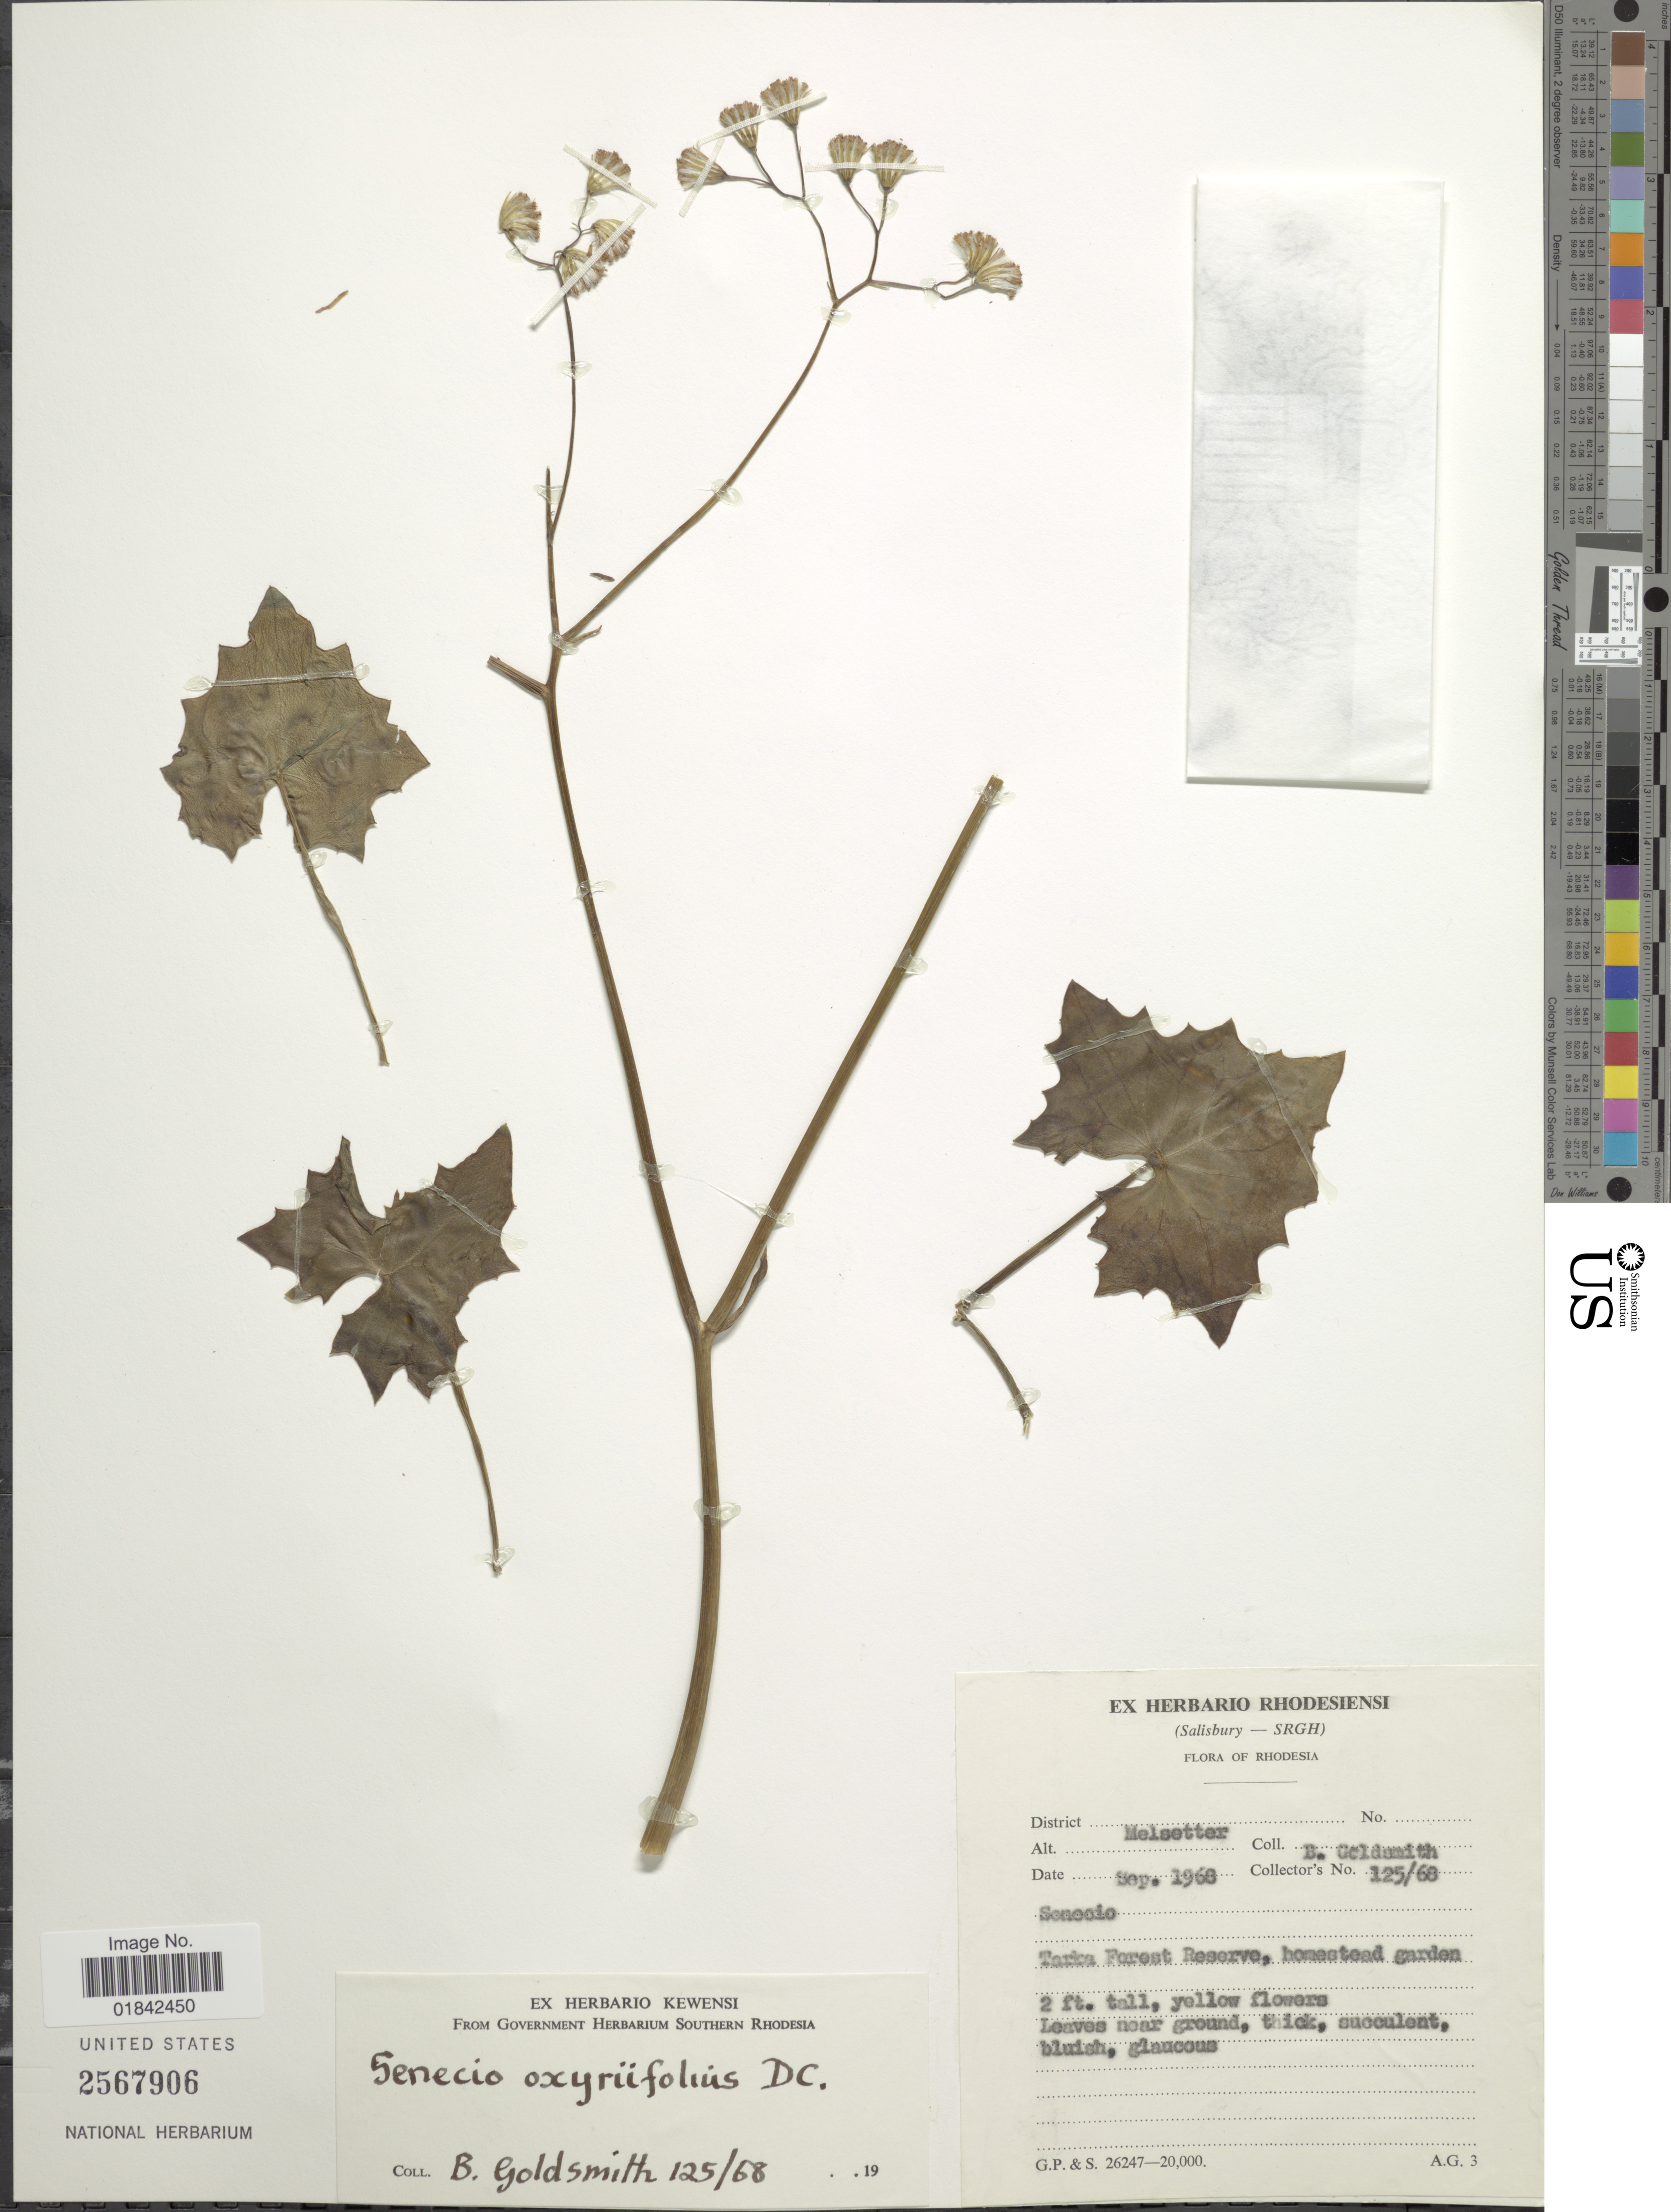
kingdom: Plantae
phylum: Tracheophyta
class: Magnoliopsida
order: Asterales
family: Asteraceae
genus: Senecio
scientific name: Senecio oxyriifolius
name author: DC.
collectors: B. Goldsmith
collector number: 125/68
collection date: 1968-09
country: Zimbabwe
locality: Rhodesia, Tarka Forest Reserve, homestead garden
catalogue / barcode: US 2567906